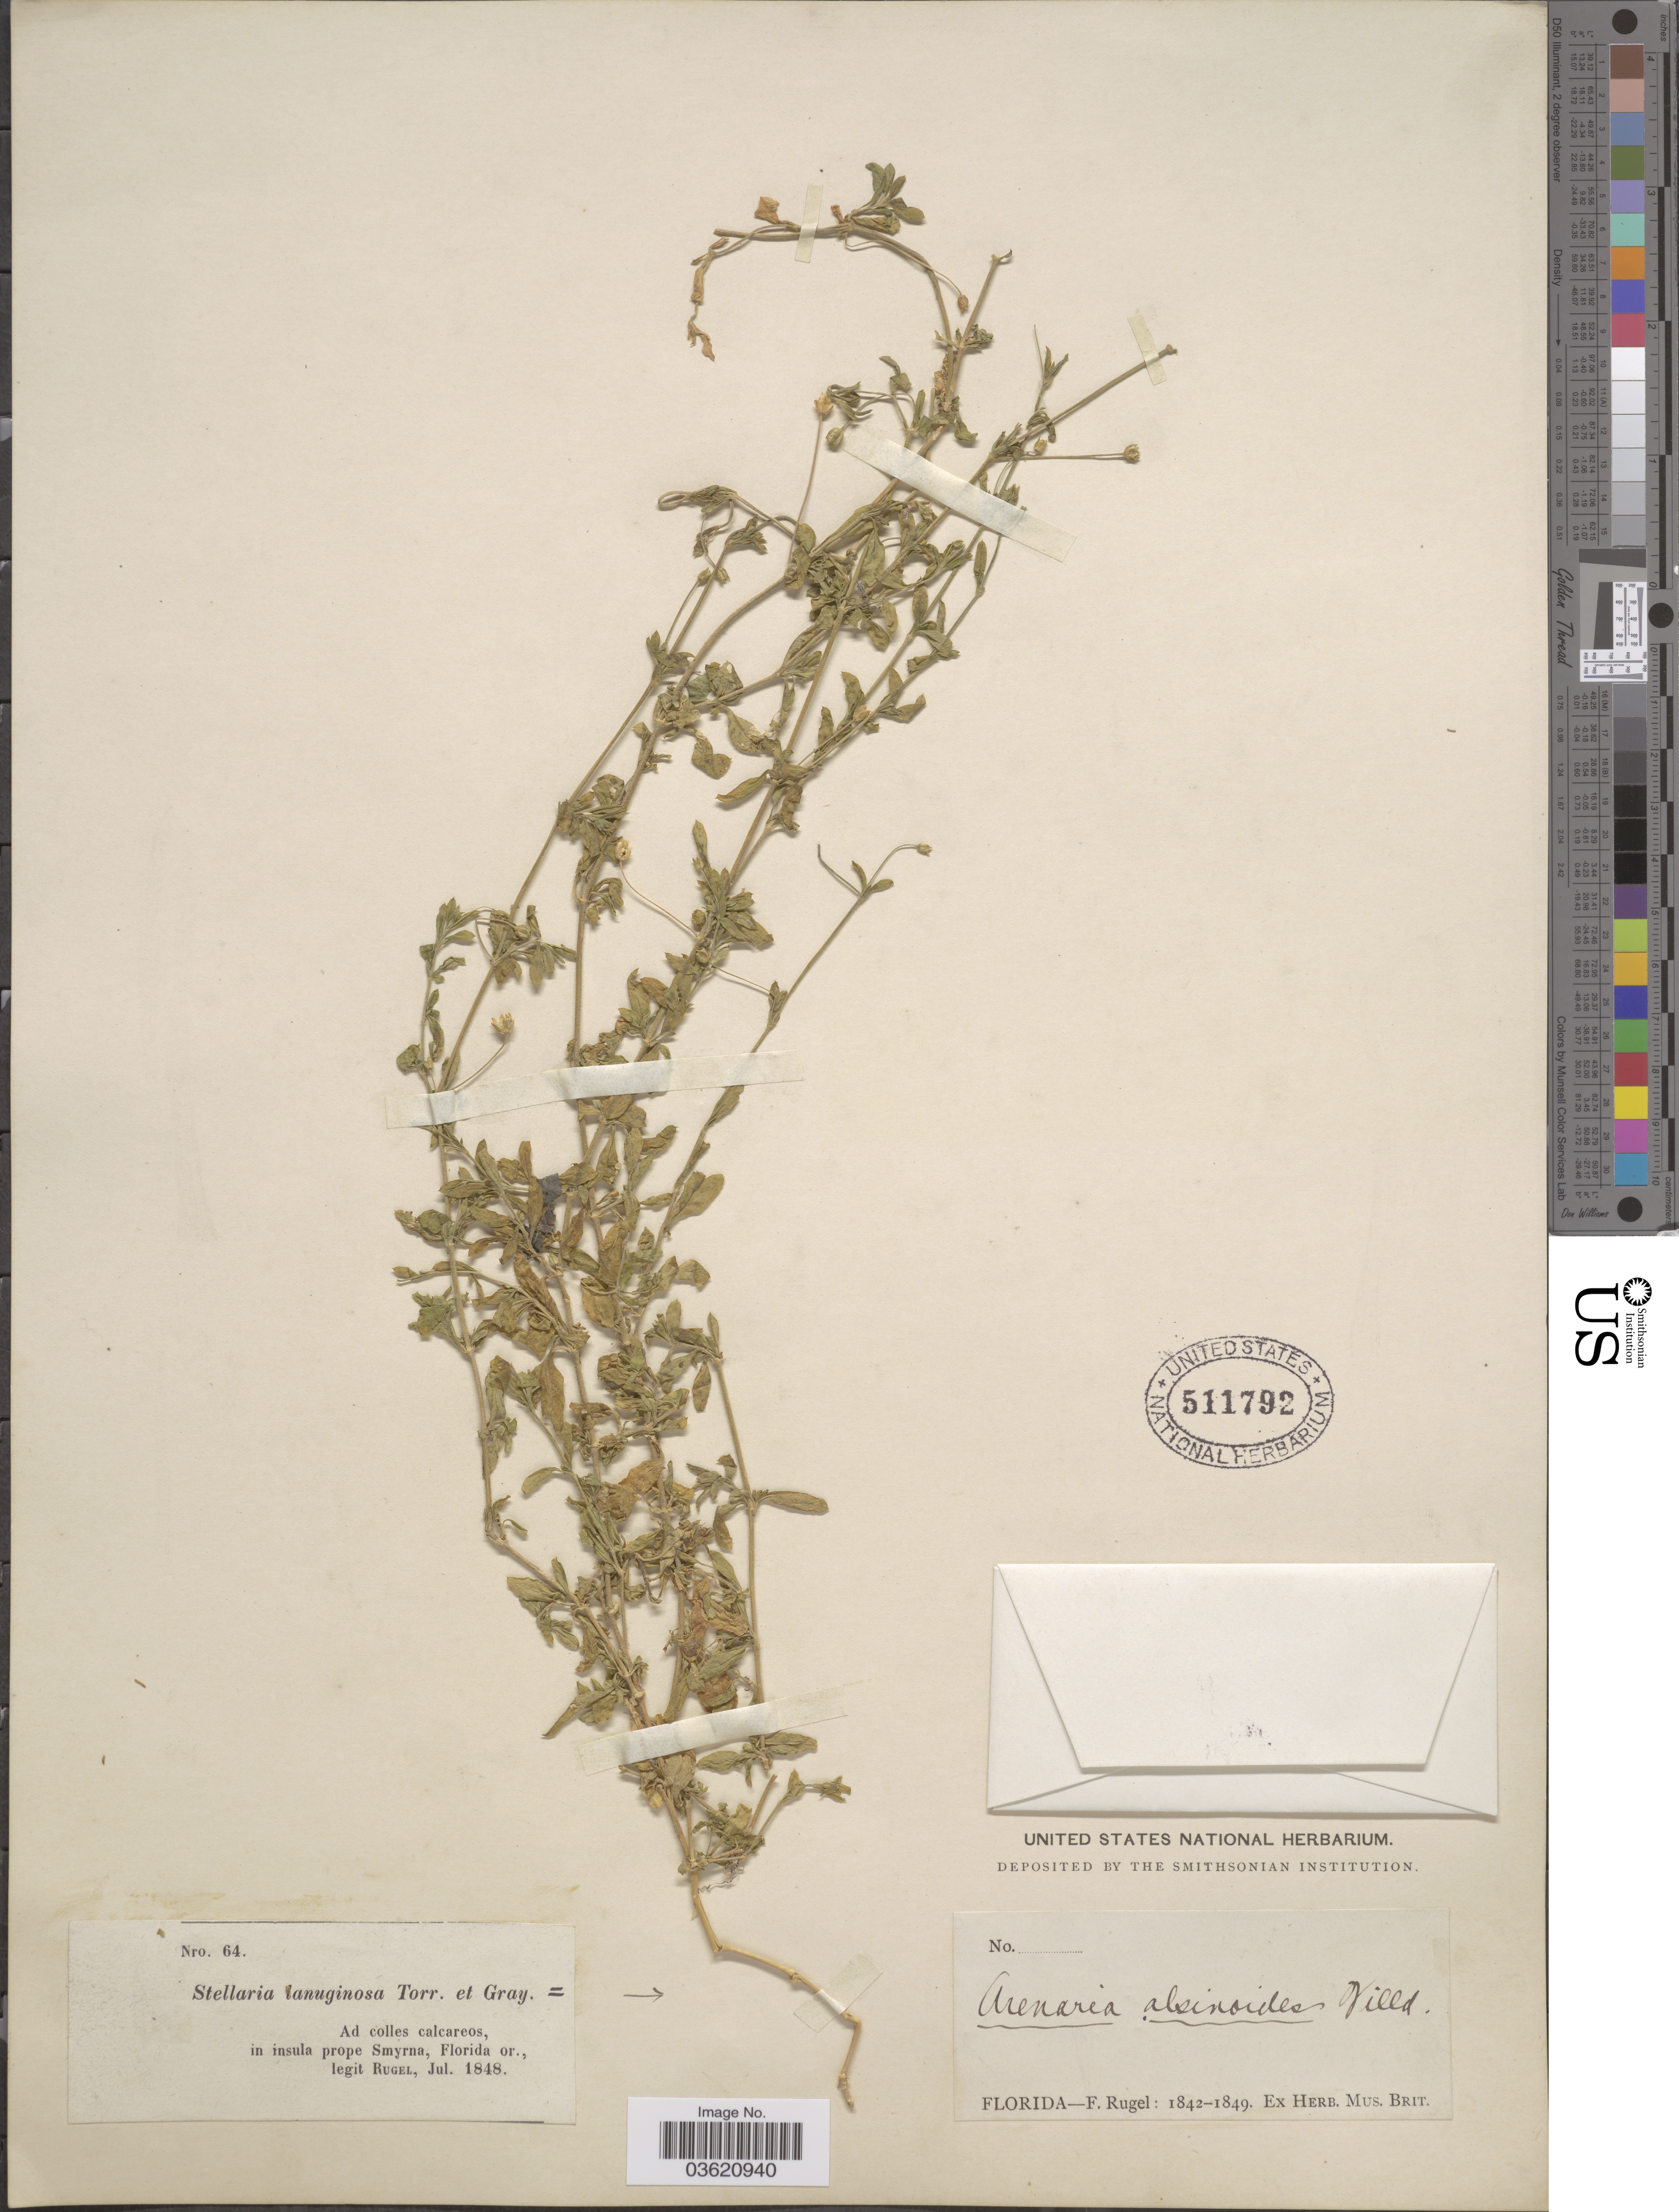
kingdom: Plantae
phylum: Tracheophyta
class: Magnoliopsida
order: Caryophyllales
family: Caryophyllaceae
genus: Arenaria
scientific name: Arenaria lanuginosa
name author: (Michx.) Rohrb.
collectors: F. Rugel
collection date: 1848-07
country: United States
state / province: Florida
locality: In insula prope Smyrna, Florida or.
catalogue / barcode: US 511792